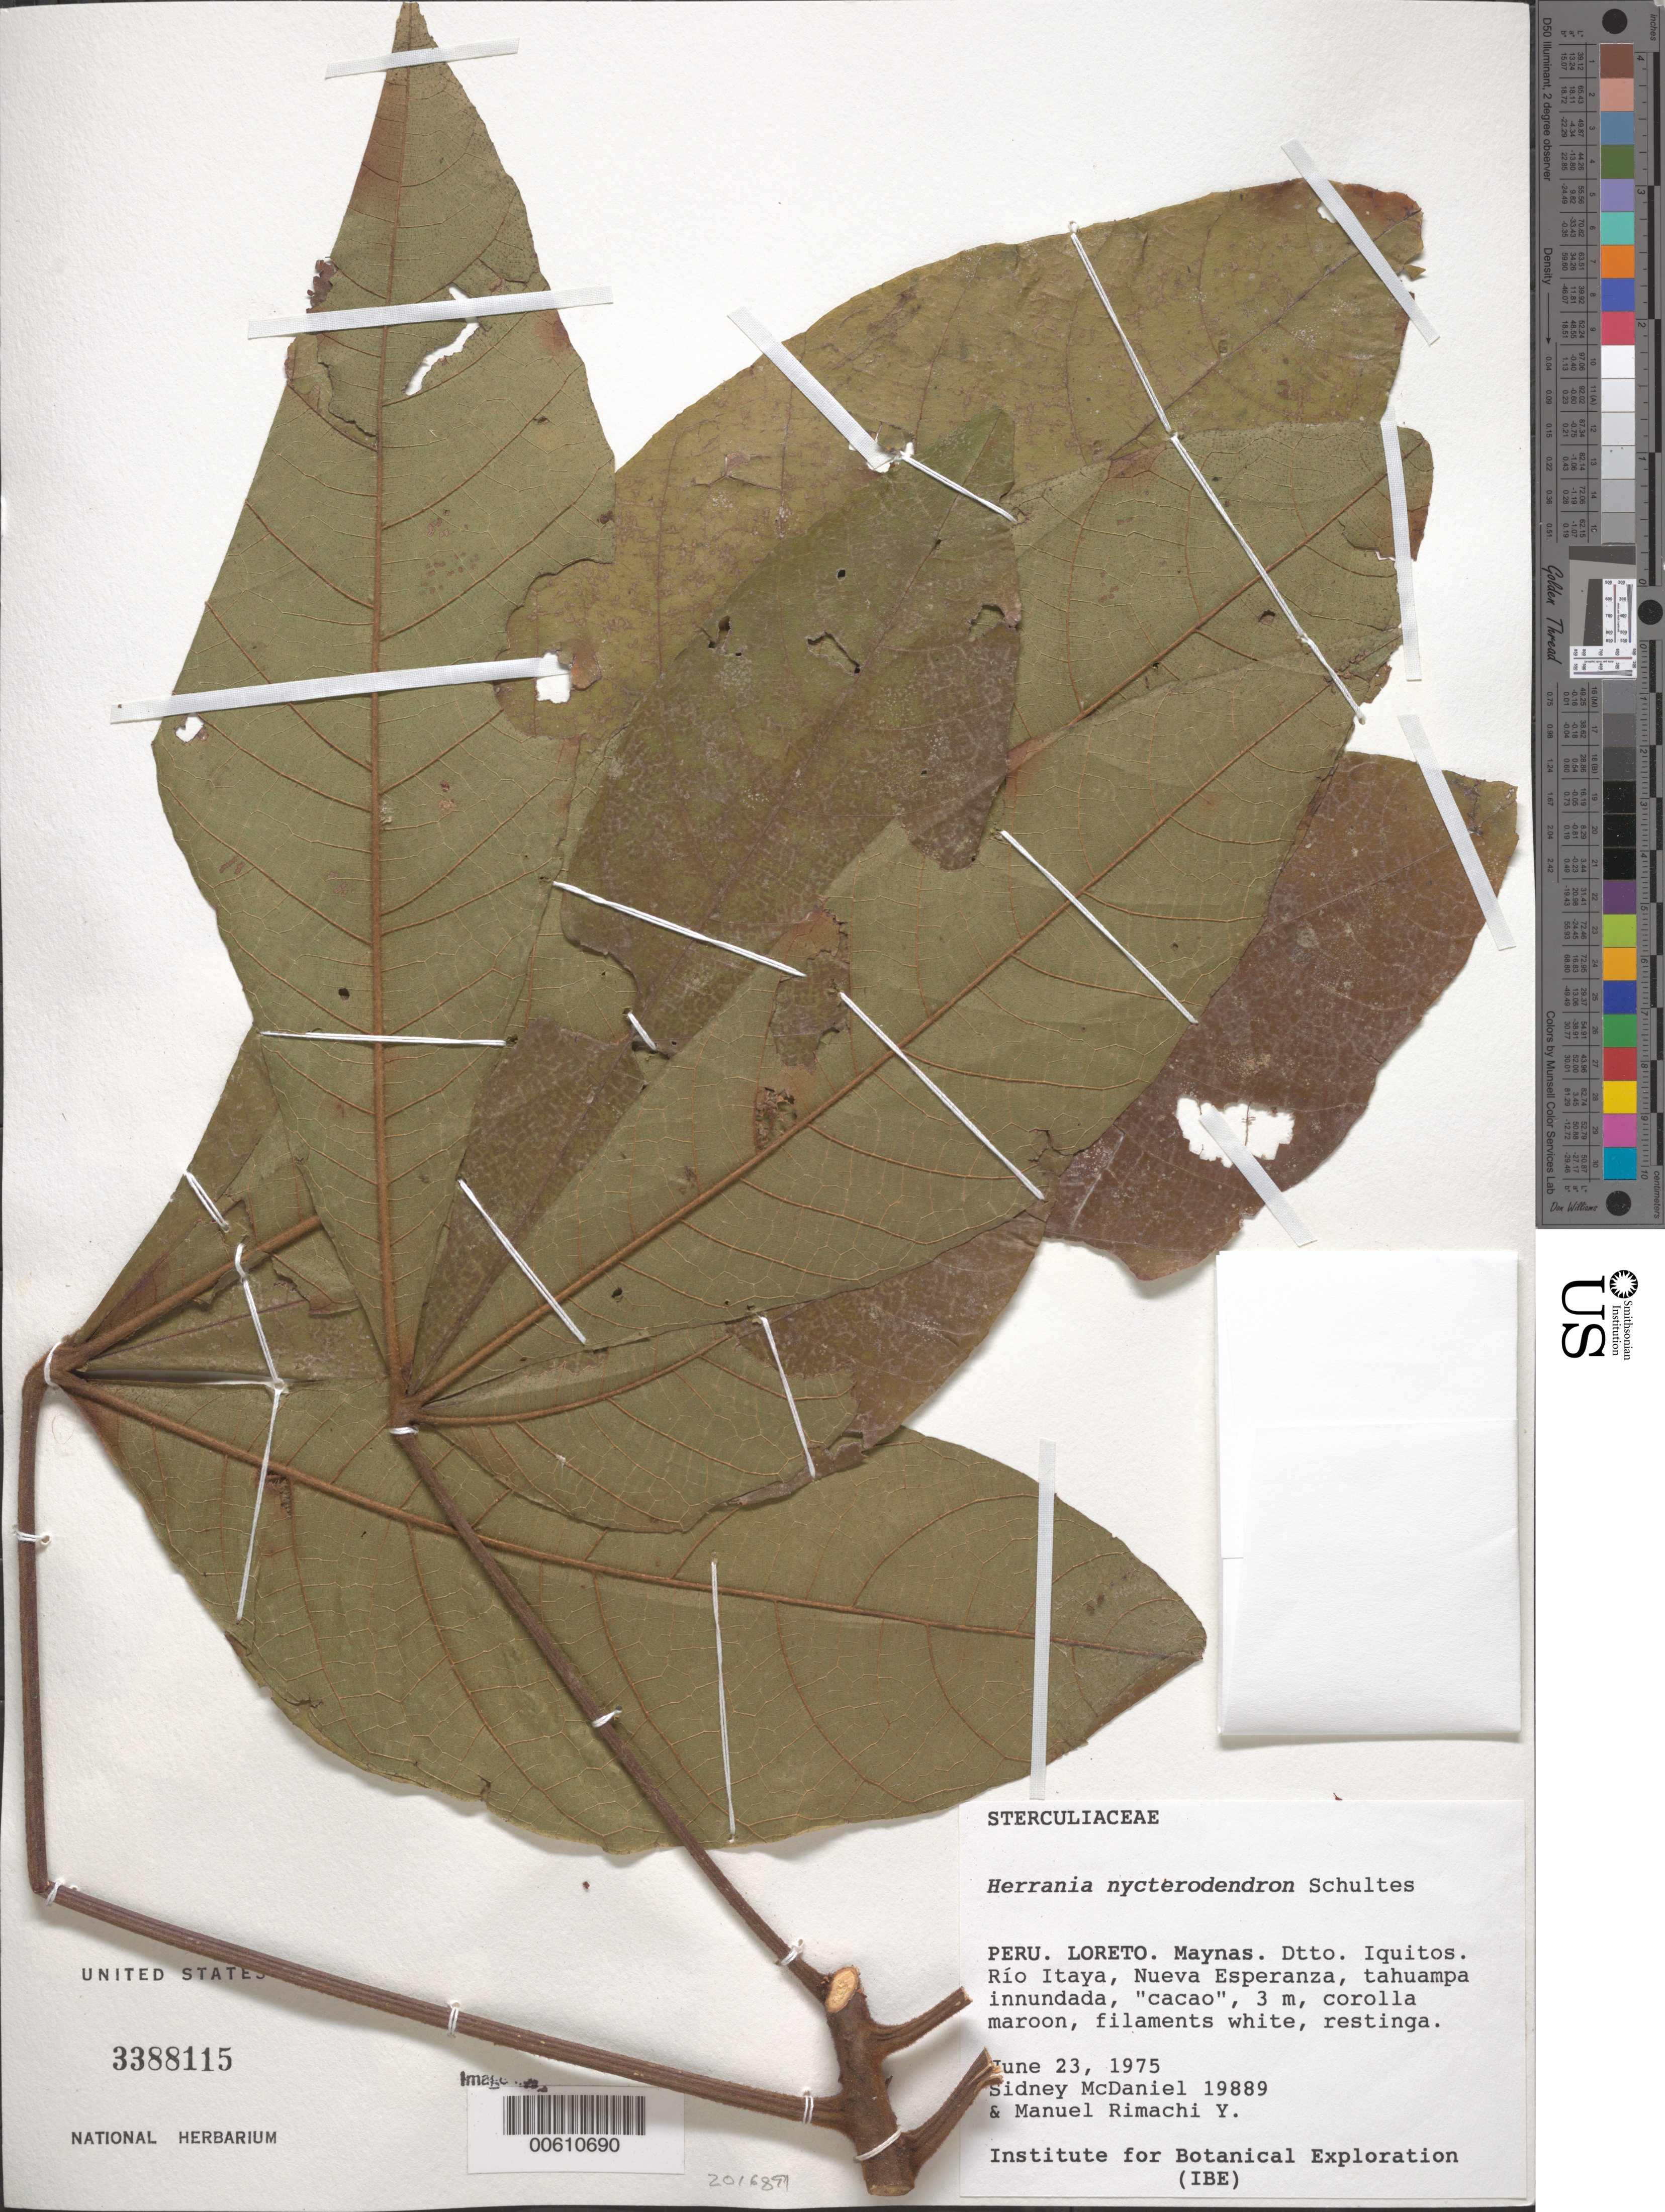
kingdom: Plantae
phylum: Tracheophyta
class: Magnoliopsida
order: Malvales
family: Malvaceae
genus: Herrania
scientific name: Herrania nitida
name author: (Poepp.) R.E. Schult.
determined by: Colli-Silva, Matheus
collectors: S. T. McDaniel & M. Rimachi Y.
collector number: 19889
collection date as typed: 23 Jun 1975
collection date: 1975-06-23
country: Peru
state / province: Loreto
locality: Dtto. Iquitos. Río Itaya, Nueva Esperanza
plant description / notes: Common name: cacao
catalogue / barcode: US 3388115